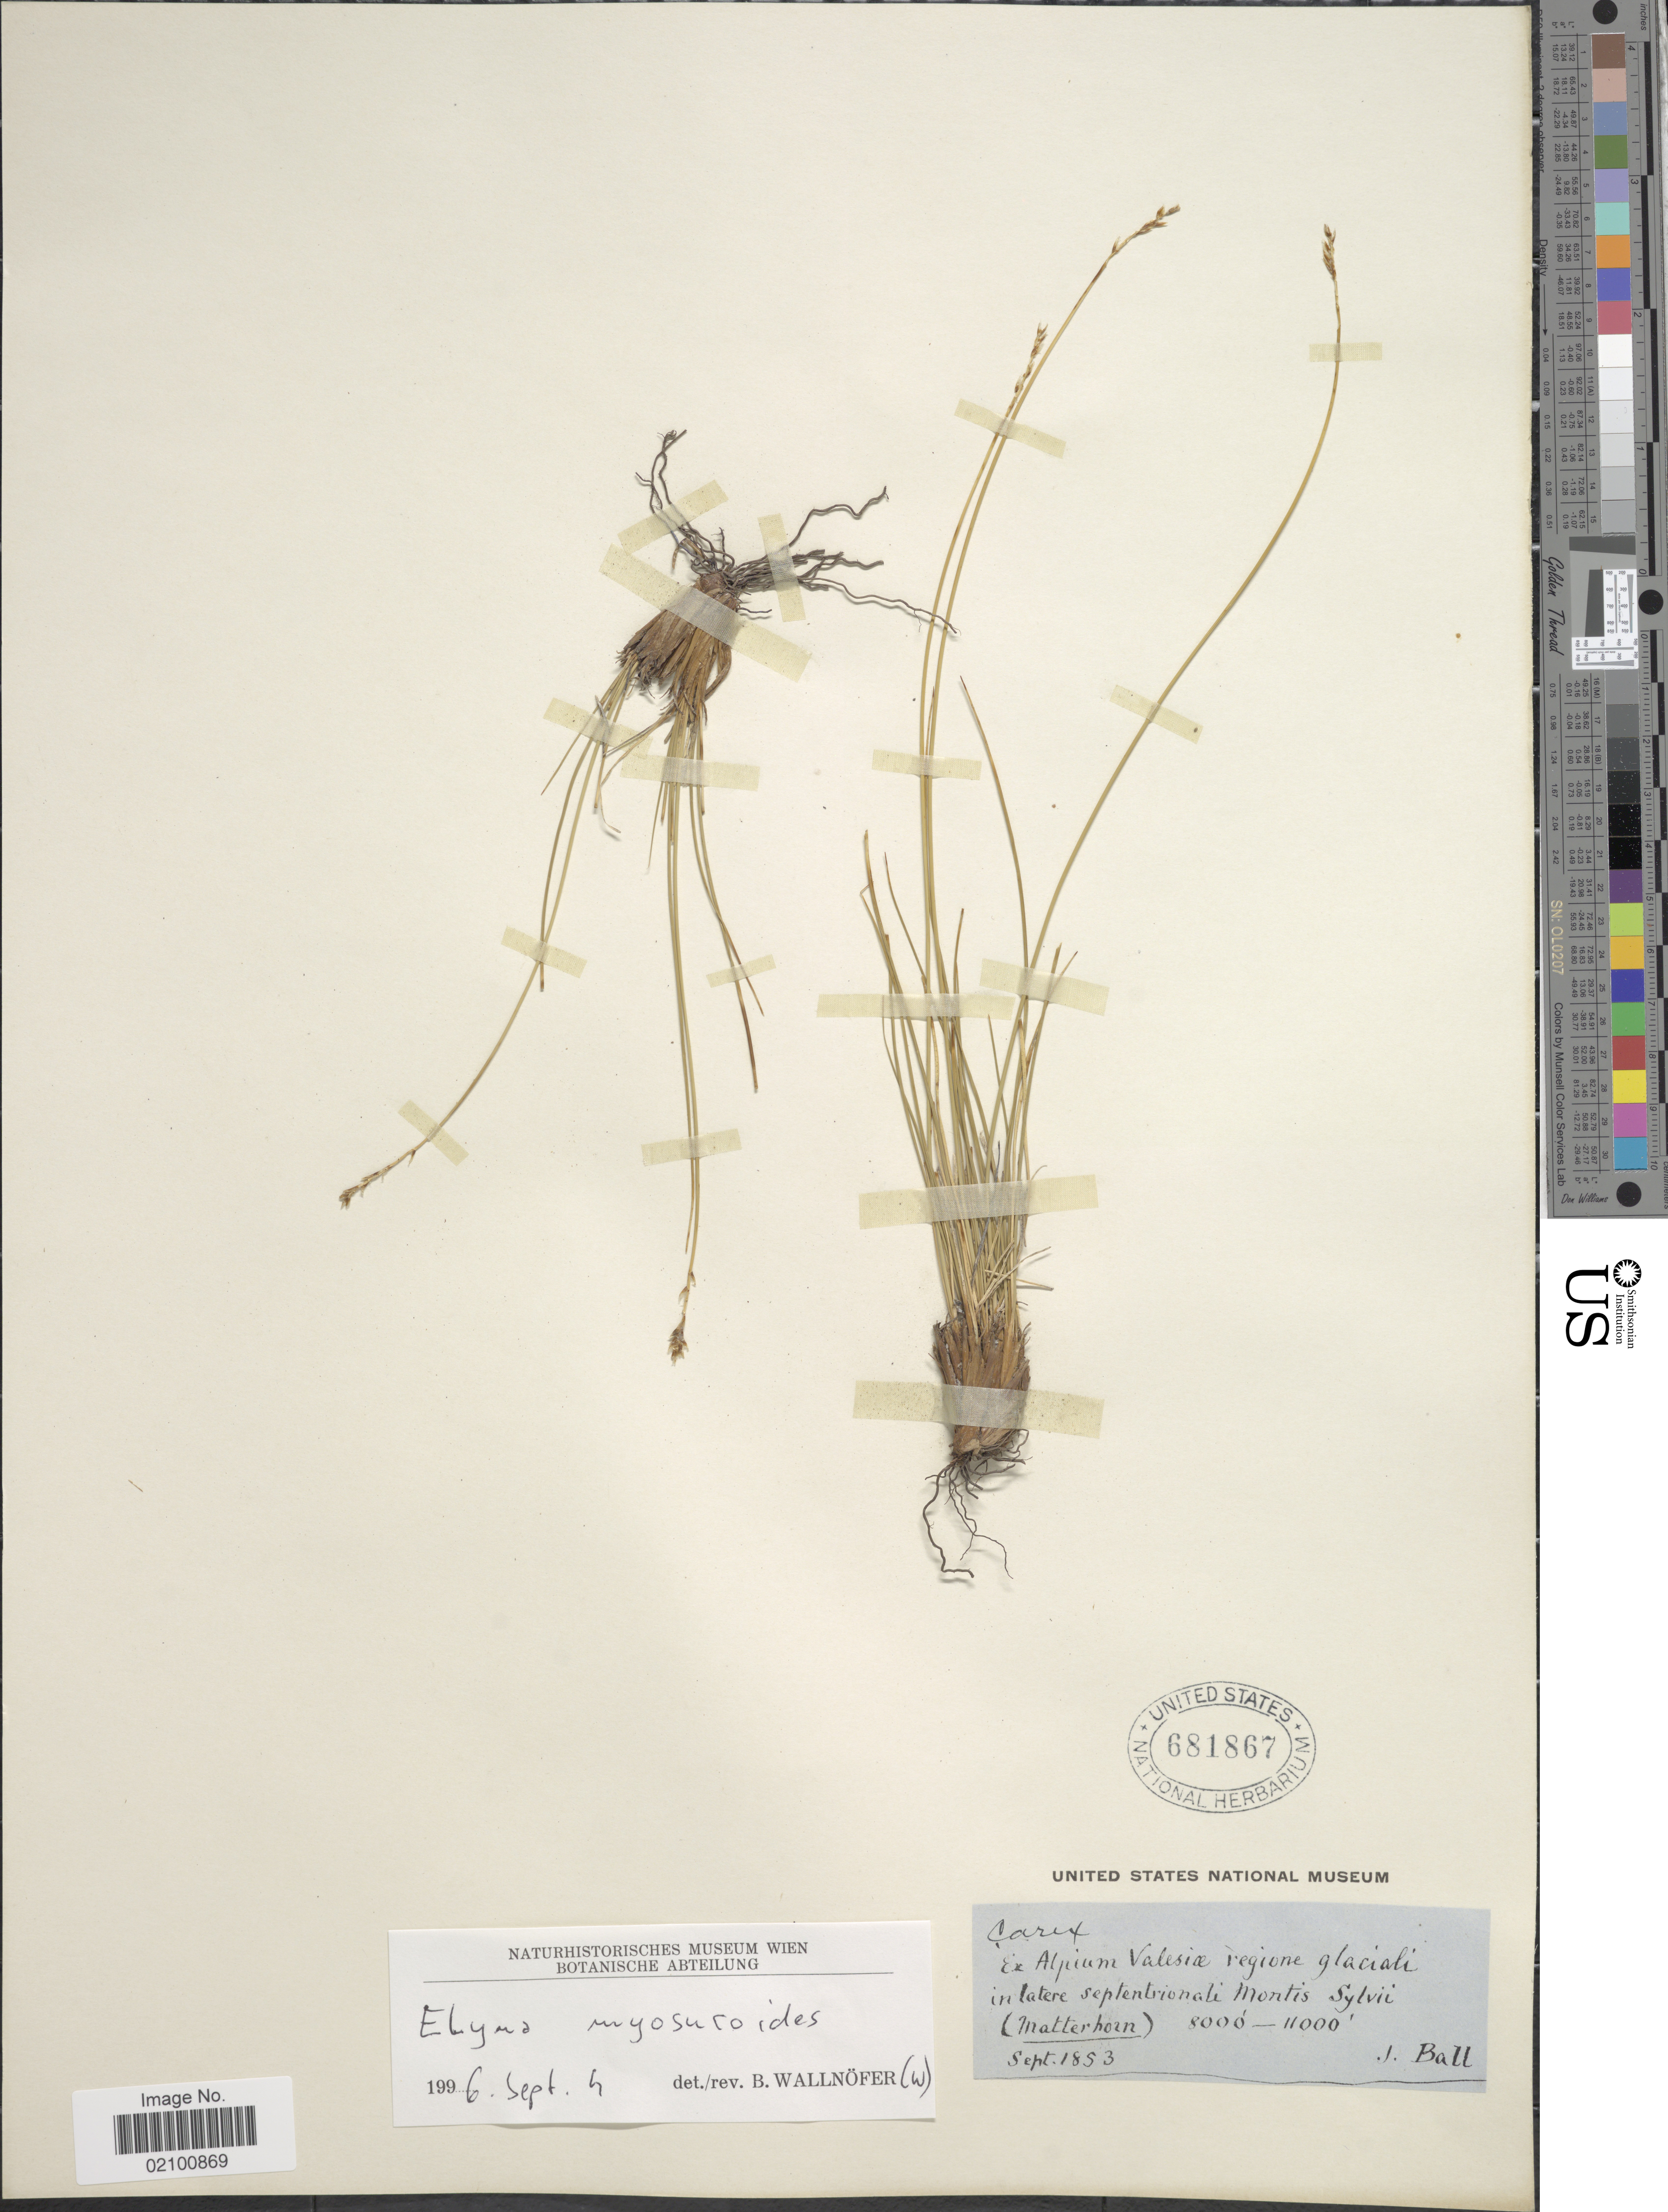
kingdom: Plantae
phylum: Tracheophyta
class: Liliopsida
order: Poales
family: Cyperaceae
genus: Carex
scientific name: Carex myosuroides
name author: Vill.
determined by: Strong, M. T., (US), Smithsonian Institution - National Museum of Natural History (UNITED STATES)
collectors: J. Ball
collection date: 1853-09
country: Switzerland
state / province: Valais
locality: Alpium Valesiae regione glaciali in latere septentrionali Montis Sylvii (Matterhorn)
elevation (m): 2438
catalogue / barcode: US 681867